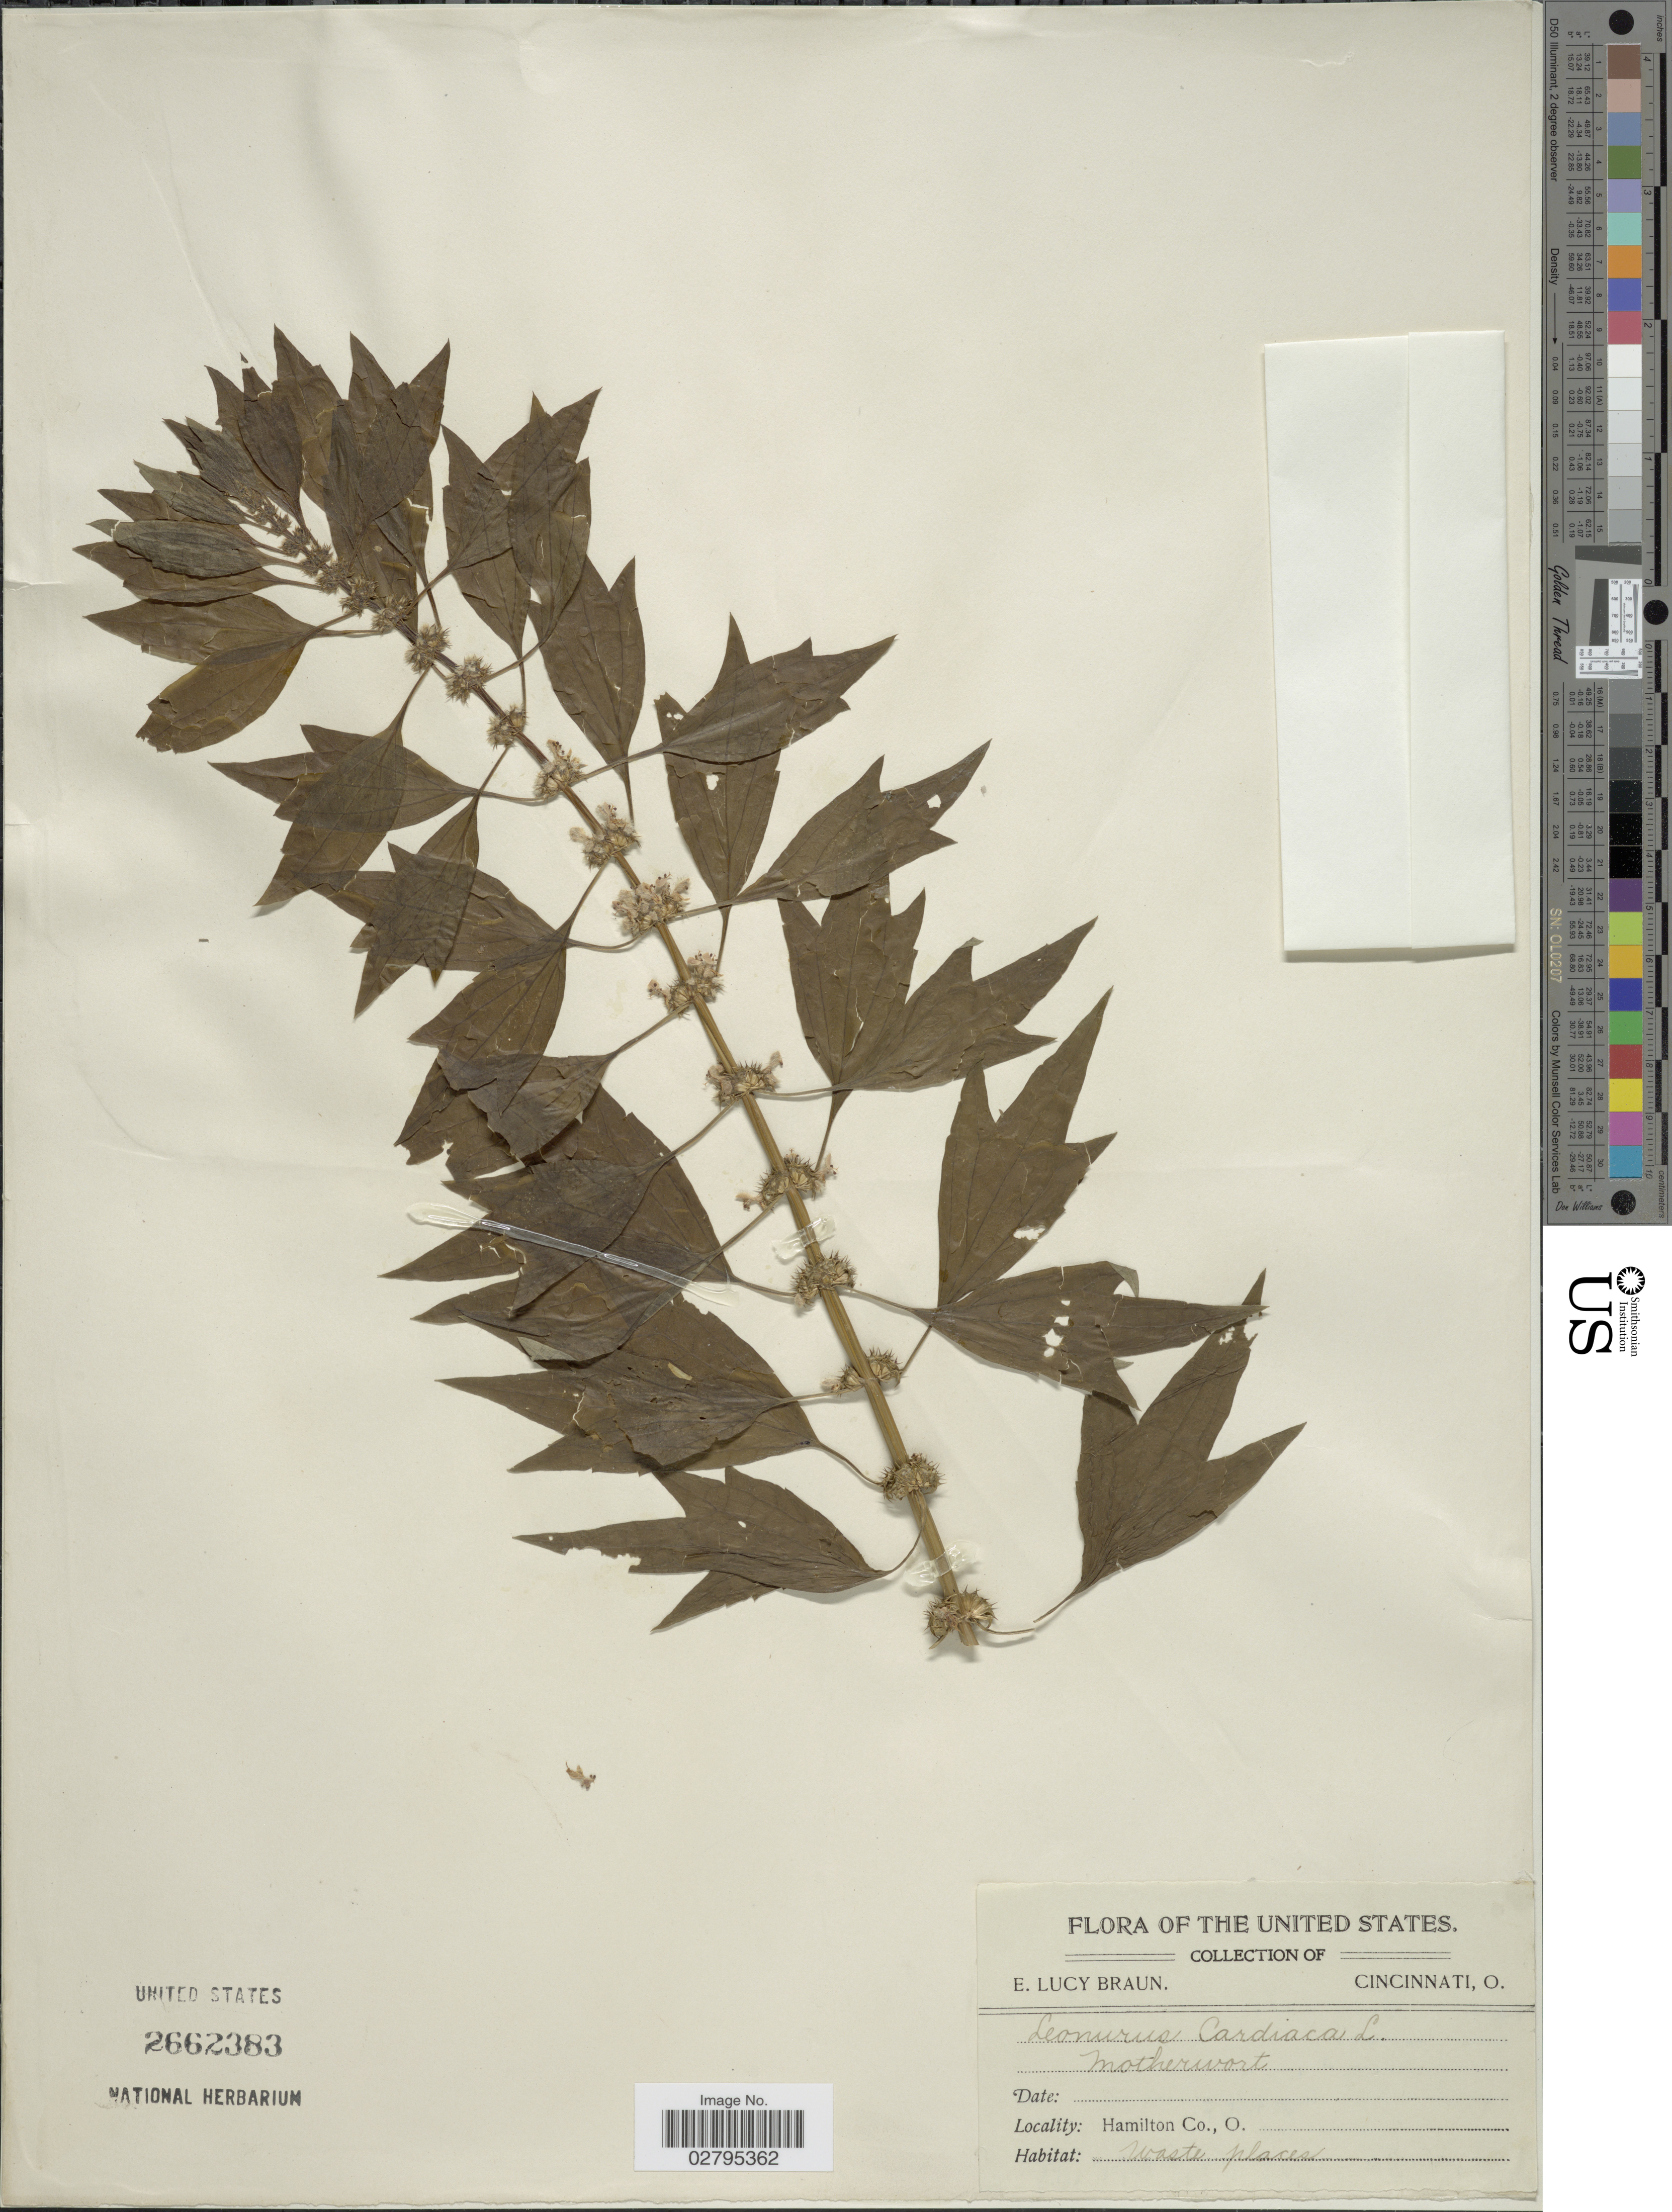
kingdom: Plantae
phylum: Tracheophyta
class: Magnoliopsida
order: Lamiales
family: Lamiaceae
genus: Leonurus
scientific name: Leonurus cardiaca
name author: L.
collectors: E. L. Braun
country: United States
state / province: Ohio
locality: Hamilton Co, O.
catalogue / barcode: US 2662383